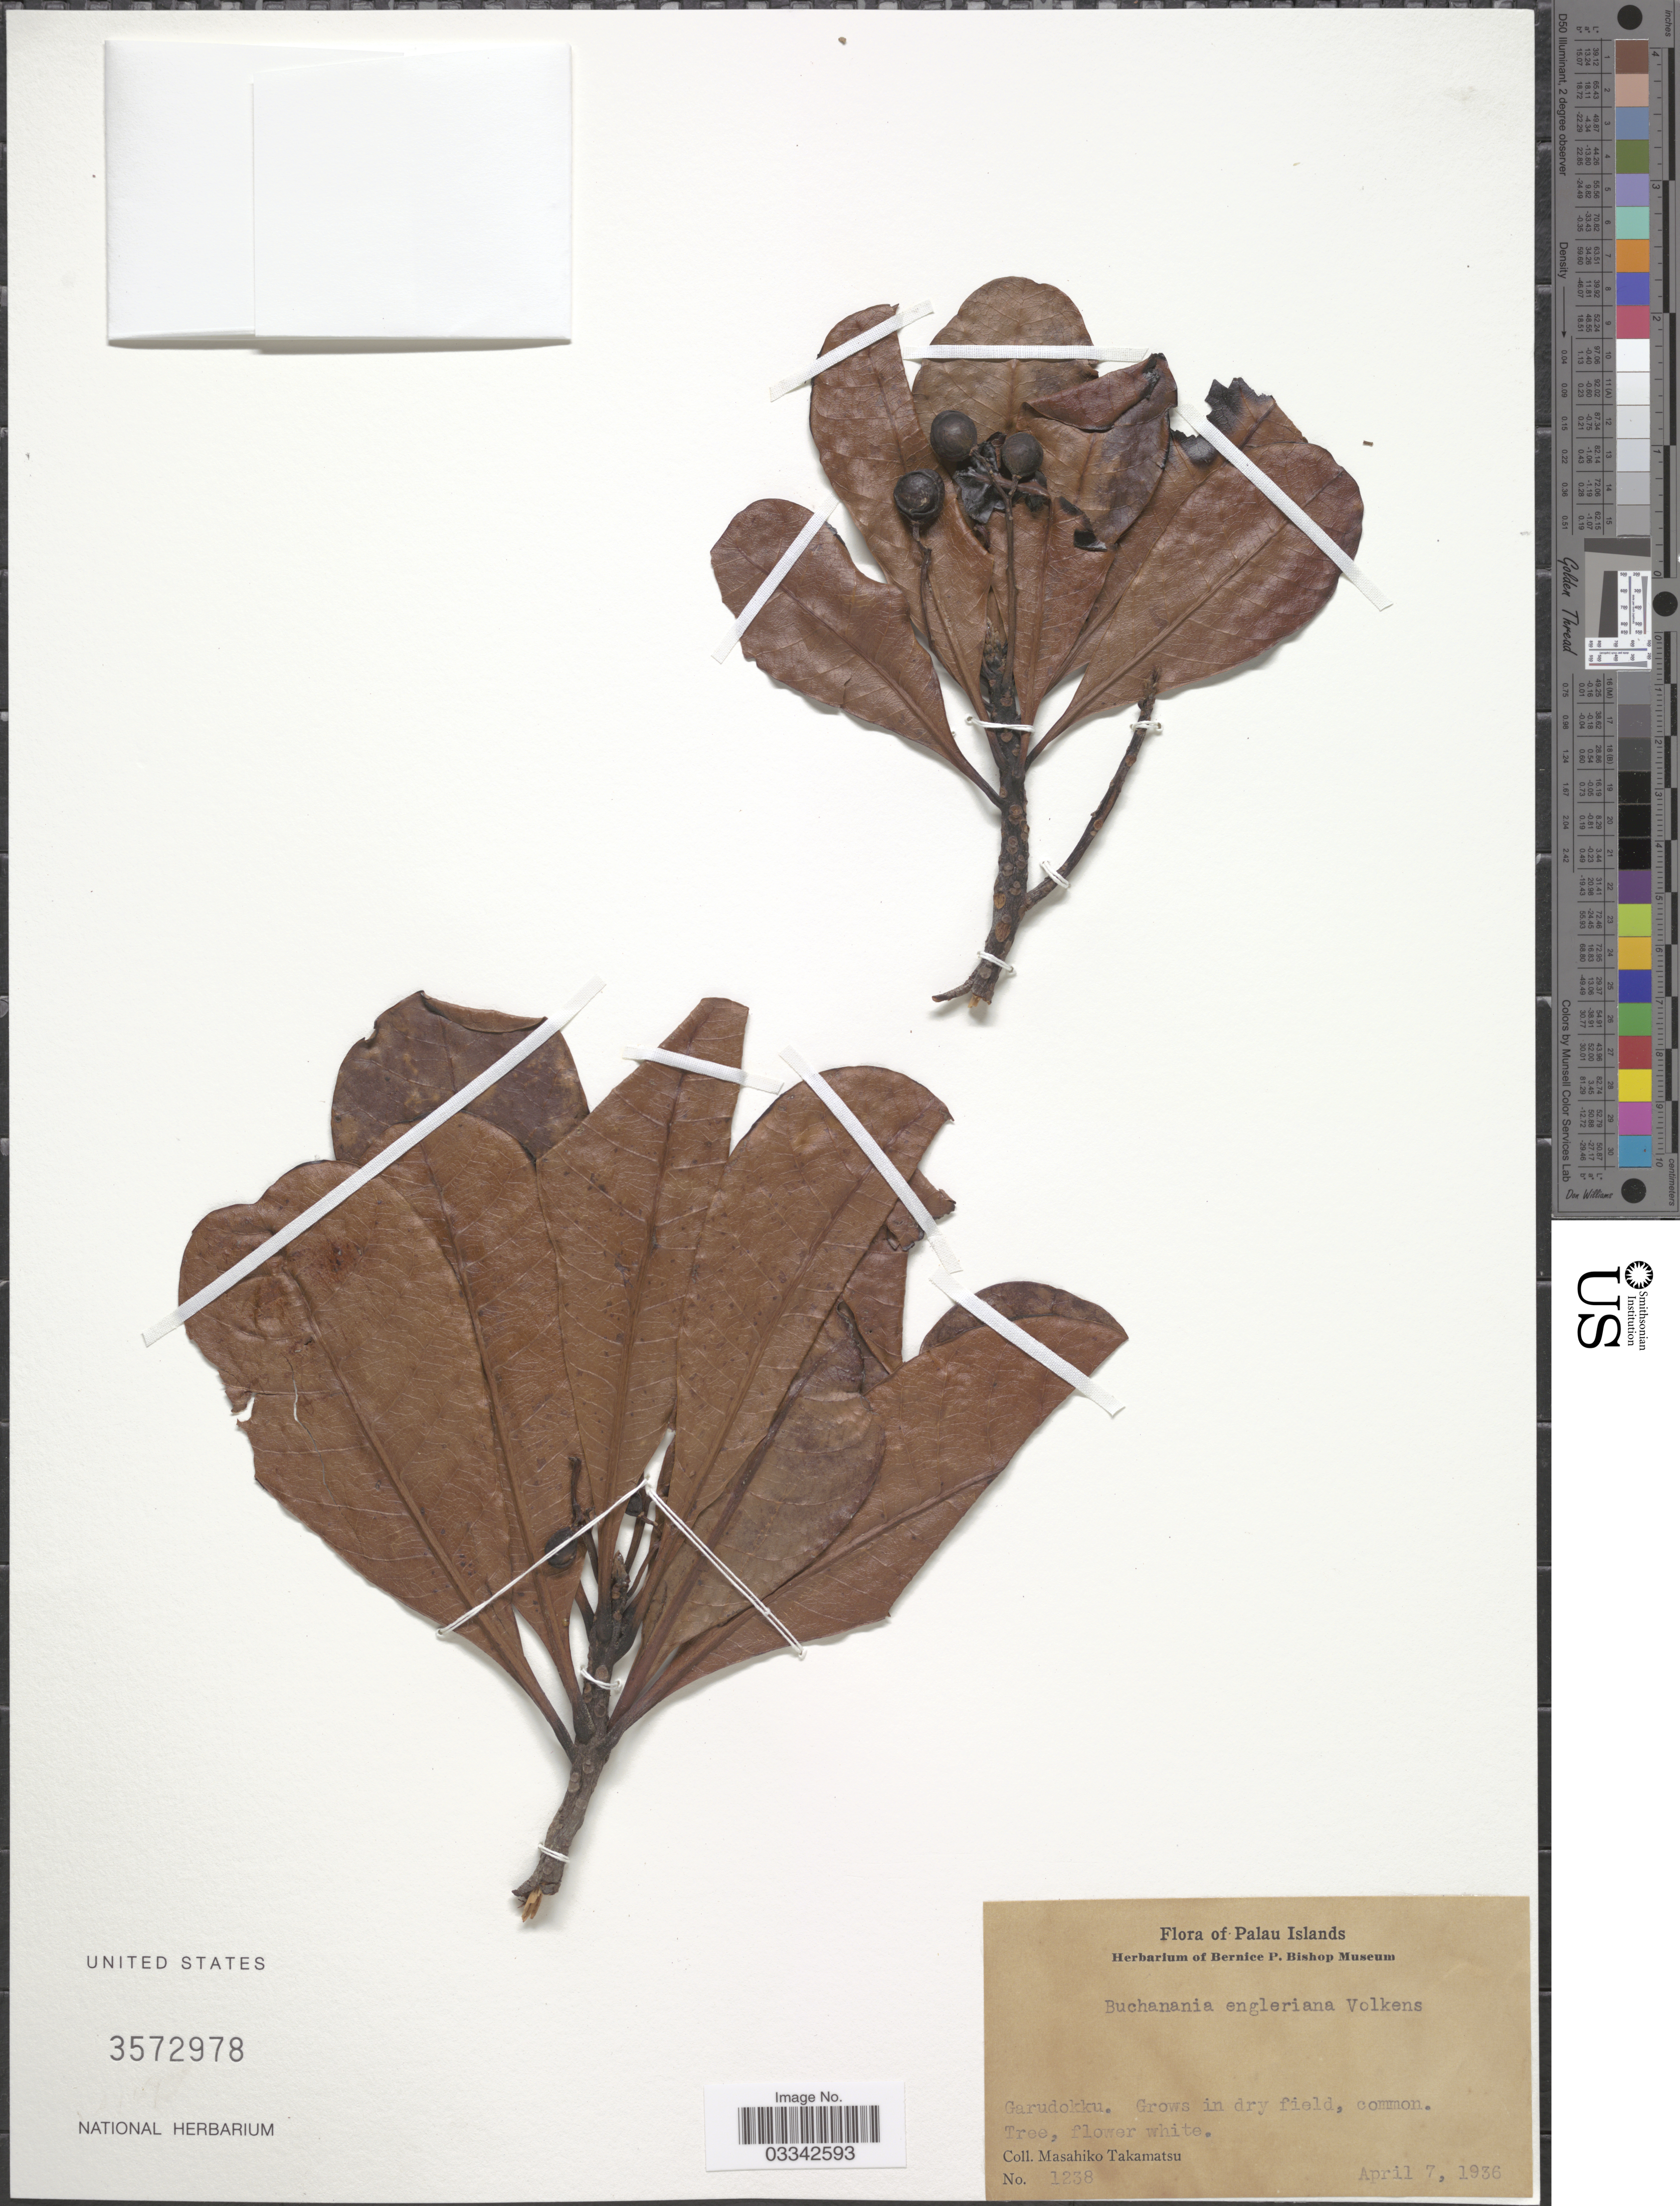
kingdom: Plantae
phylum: Tracheophyta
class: Magnoliopsida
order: Sapindales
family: Anacardiaceae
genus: Buchanania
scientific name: Buchanania engleriana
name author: Volkens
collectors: M. Takamatsu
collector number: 1238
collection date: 1936-04-07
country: Palau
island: Babeldaob [Babelthuap]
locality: Palau Islands. Garudokku.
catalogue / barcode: US 3572978